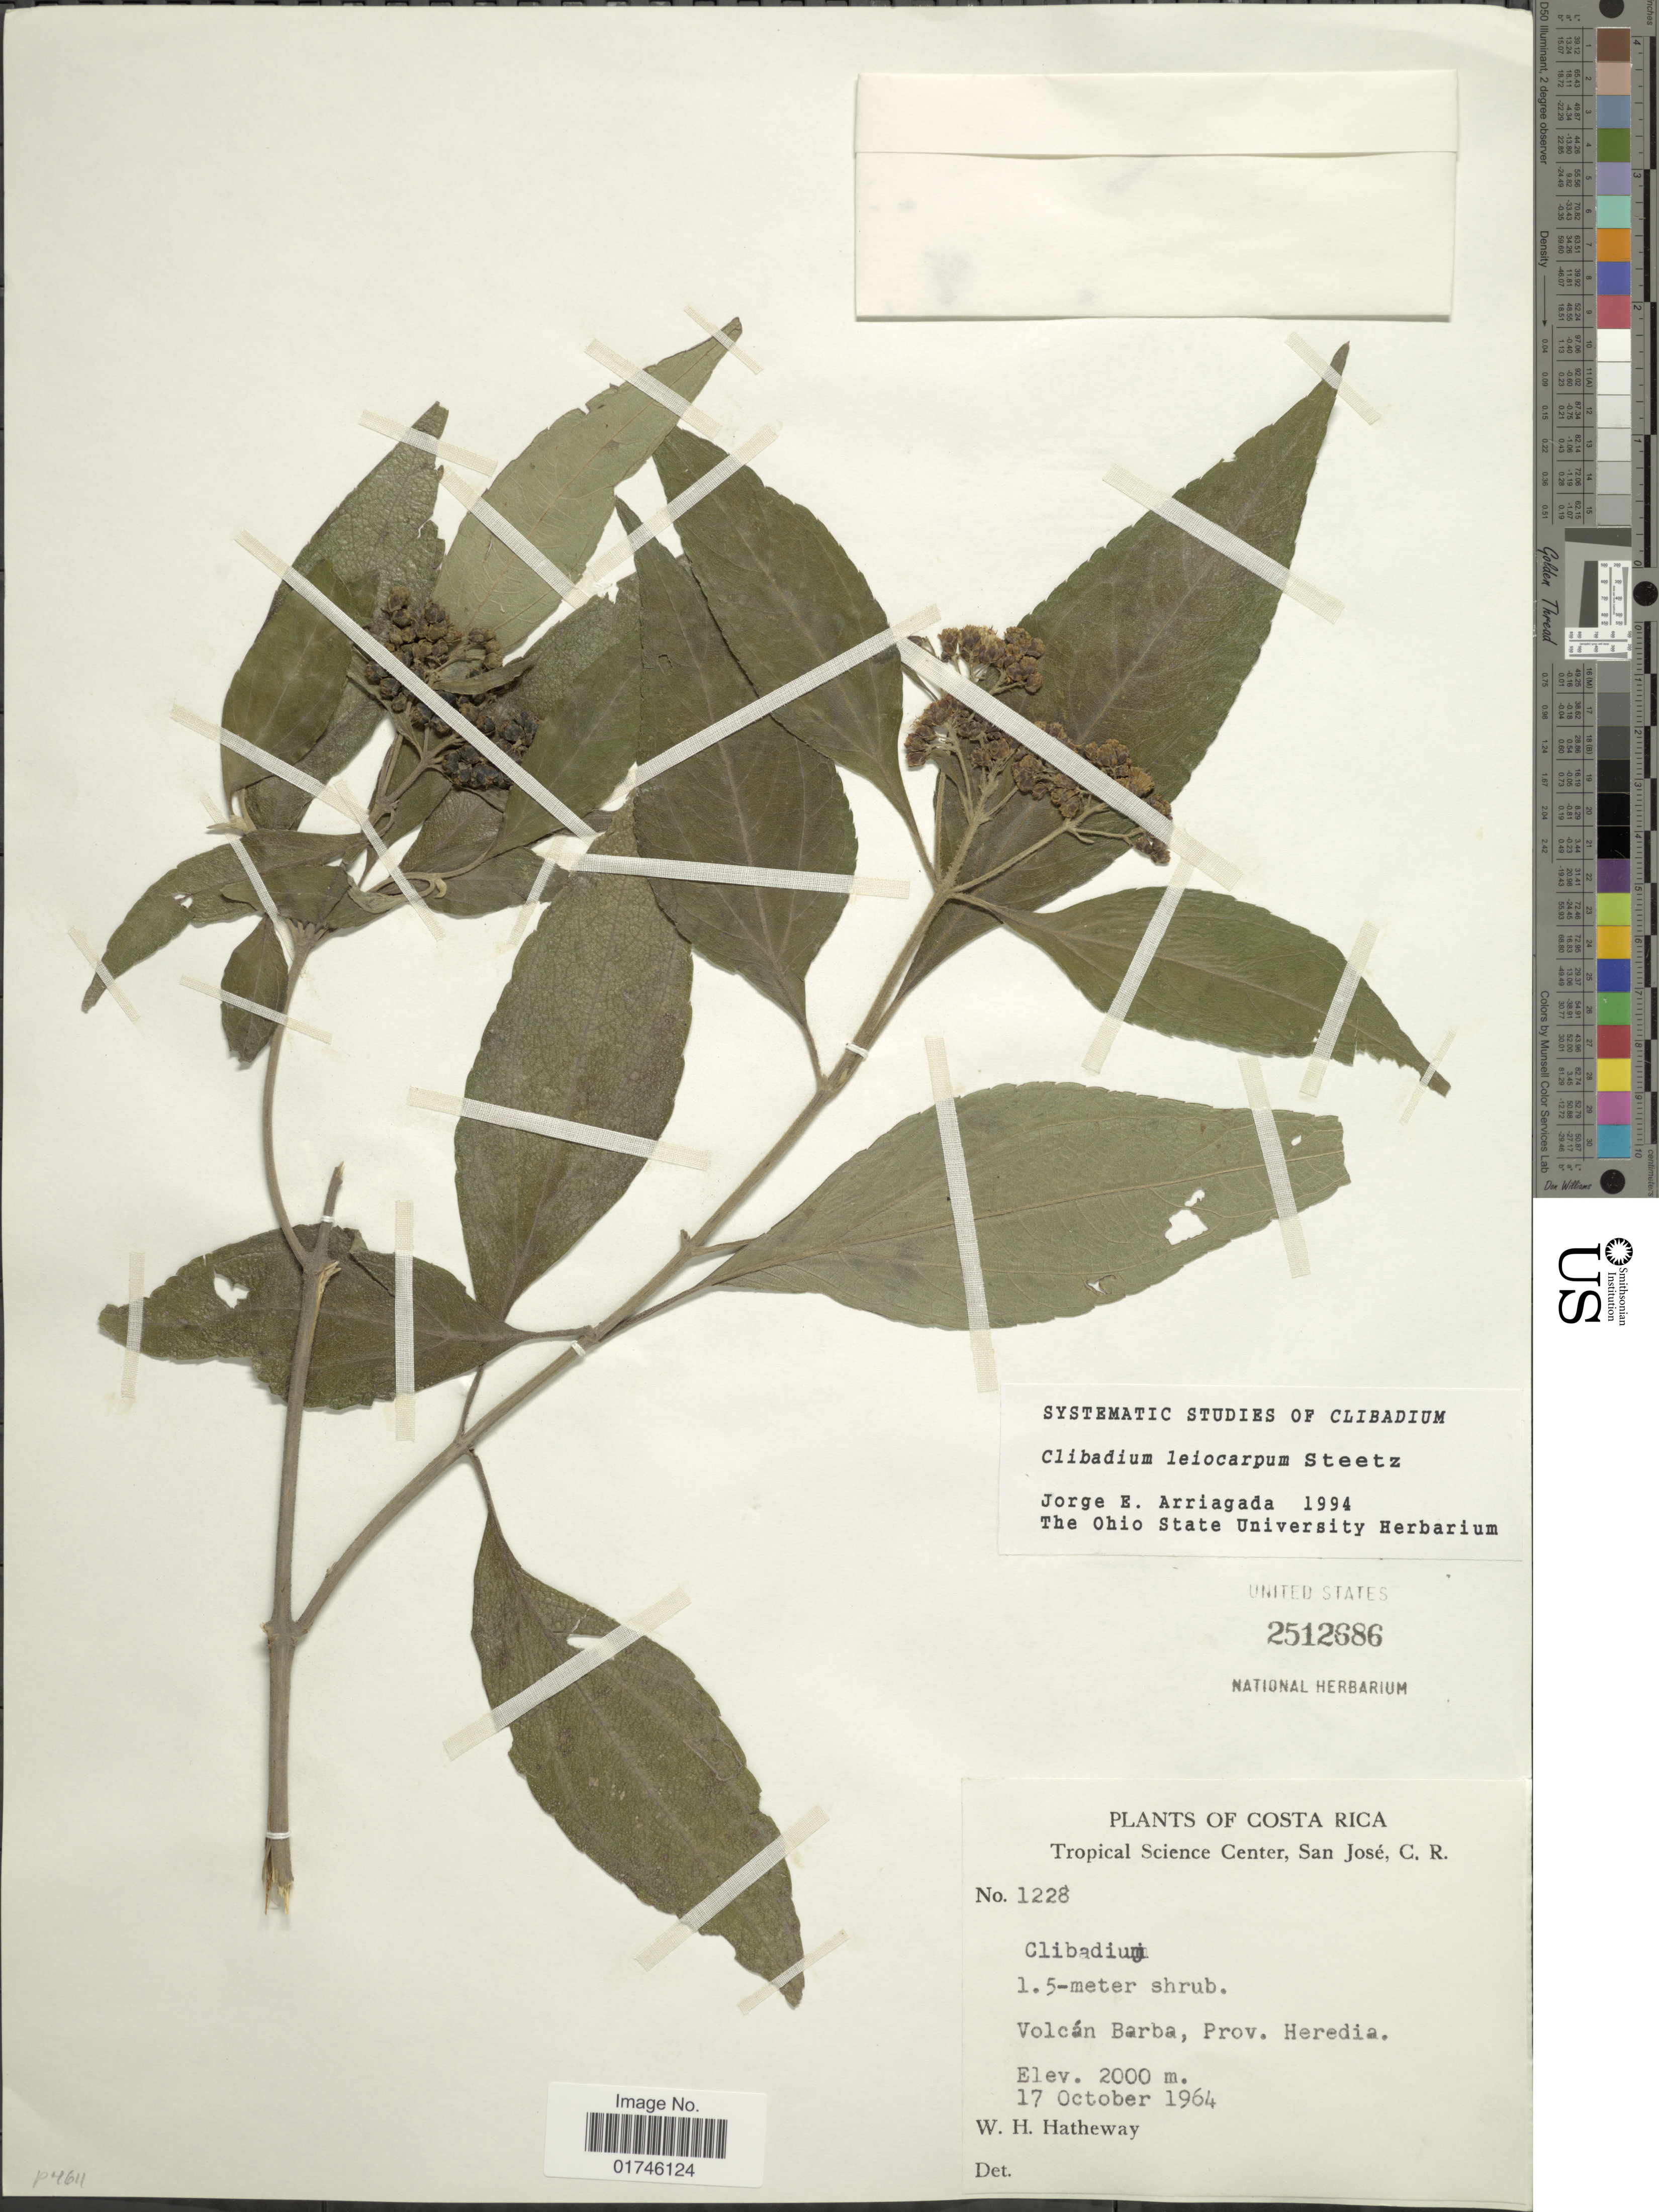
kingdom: Plantae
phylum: Tracheophyta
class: Magnoliopsida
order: Asterales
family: Asteraceae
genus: Clibadium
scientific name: Clibadium leiocarpum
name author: Steetz in Seem.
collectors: W. H. Hatheway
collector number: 1228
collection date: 1964-10-17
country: Costa Rica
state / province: Heredia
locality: Volcan Barbara, Prov. Heredia.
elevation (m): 2000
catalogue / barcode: US 2512686